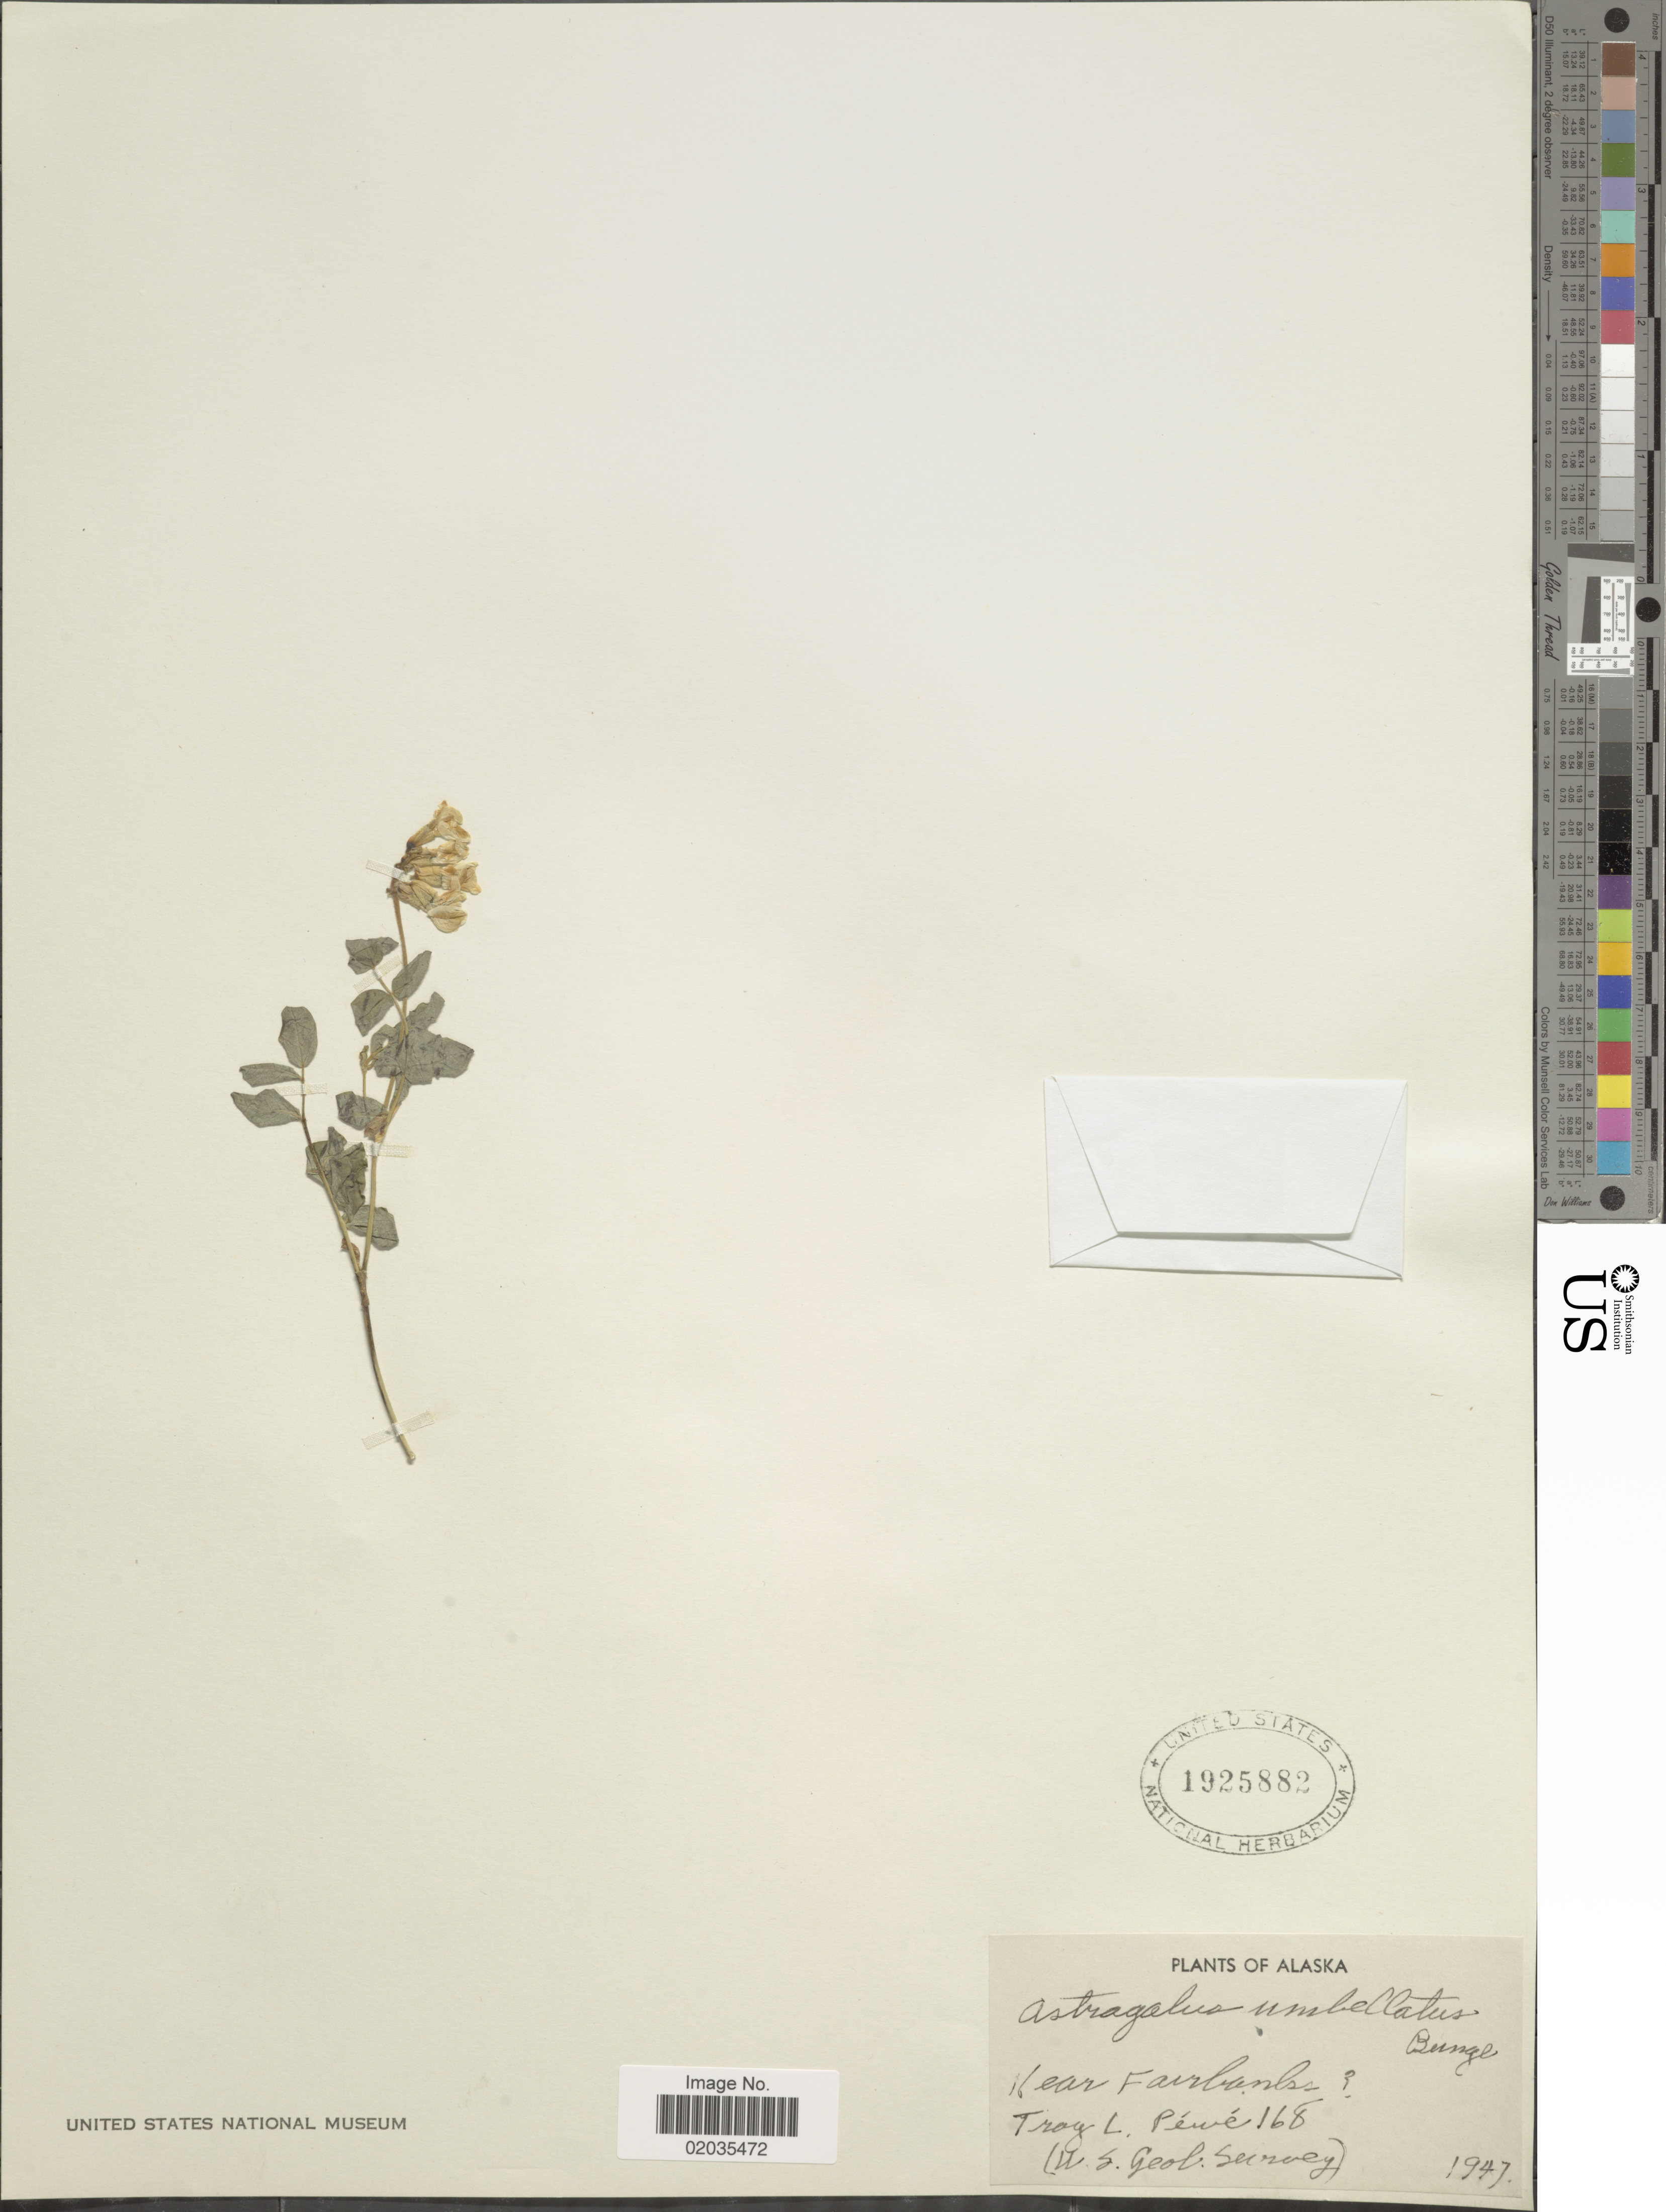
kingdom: Plantae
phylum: Tracheophyta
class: Magnoliopsida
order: Fabales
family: Fabaceae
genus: Astragalus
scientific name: Astragalus umbellatus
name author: Bunge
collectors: T. Péwé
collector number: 168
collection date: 1947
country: United States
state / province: Alaska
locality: Near Fairbanks [unsure placement]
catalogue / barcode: US 1925882